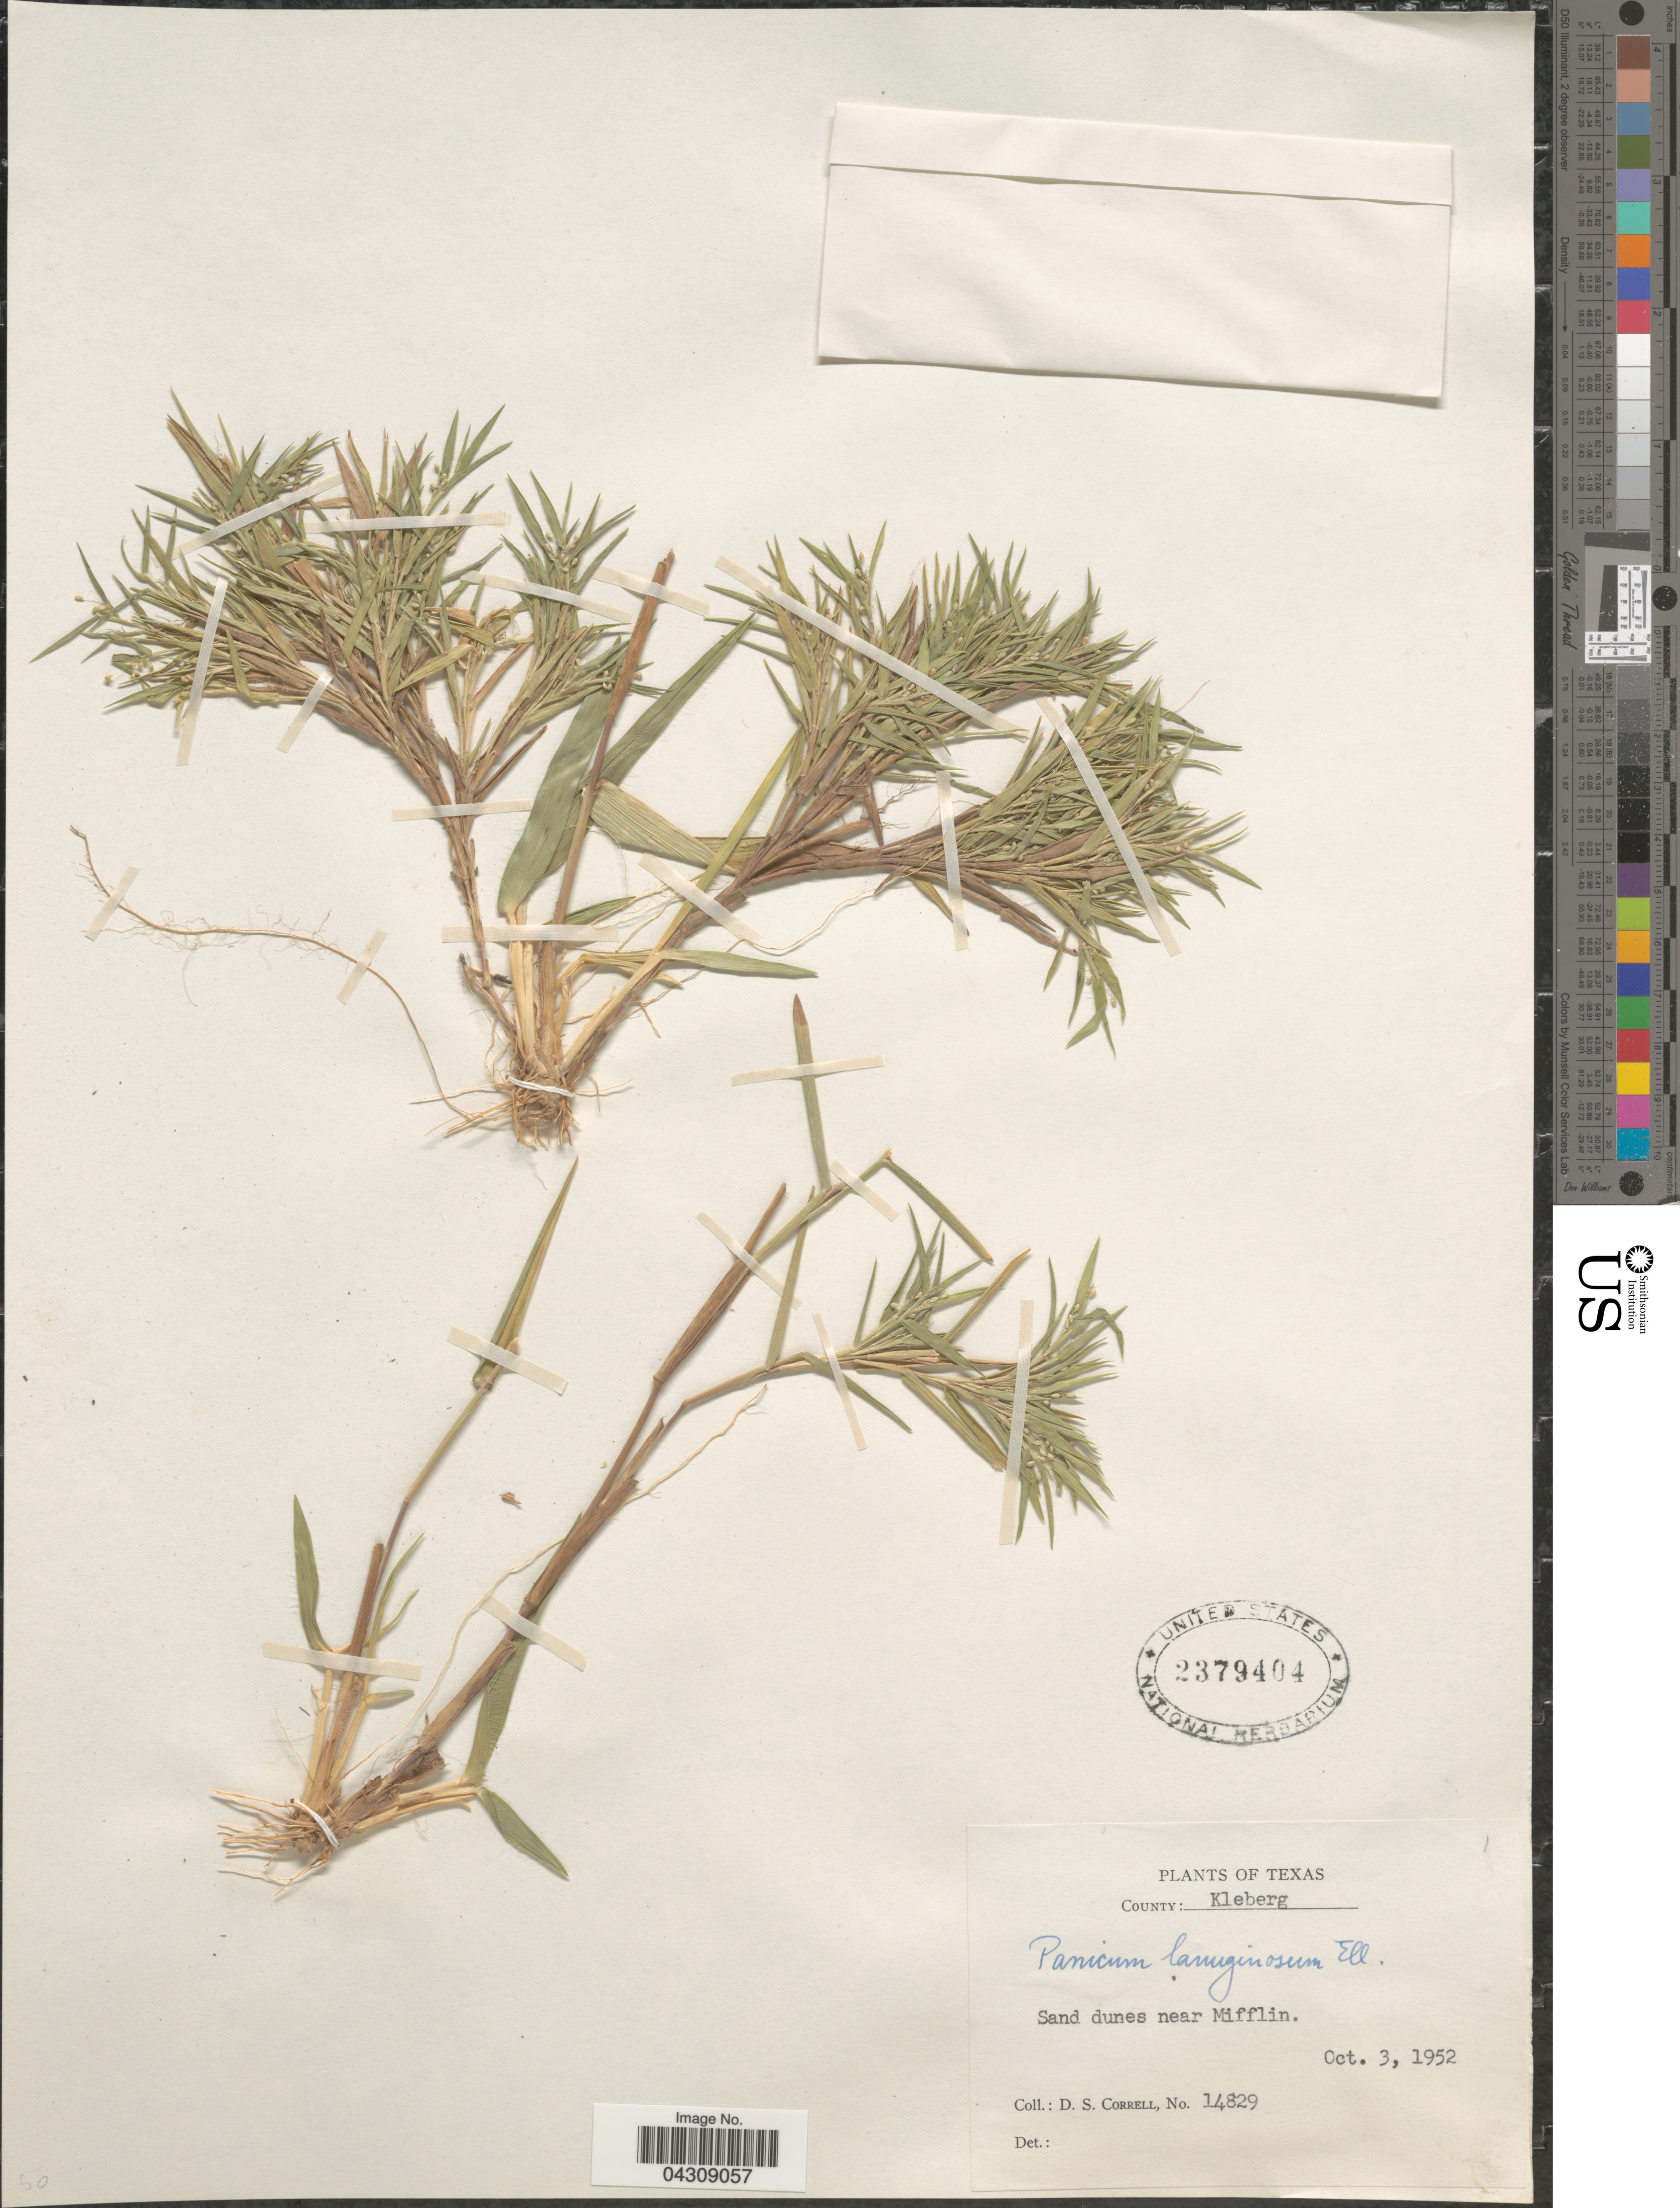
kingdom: Plantae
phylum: Tracheophyta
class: Liliopsida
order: Poales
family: Poaceae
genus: Dichanthelium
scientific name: Dichanthelium acuminatum var. acuminatum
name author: (Sw.) Gould & C.A. Clark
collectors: D. S. Correll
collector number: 14829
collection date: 1952-10-03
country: United States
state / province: Texas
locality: County: Kleberg. Sand dunes near Mifflin.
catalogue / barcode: US 2379404